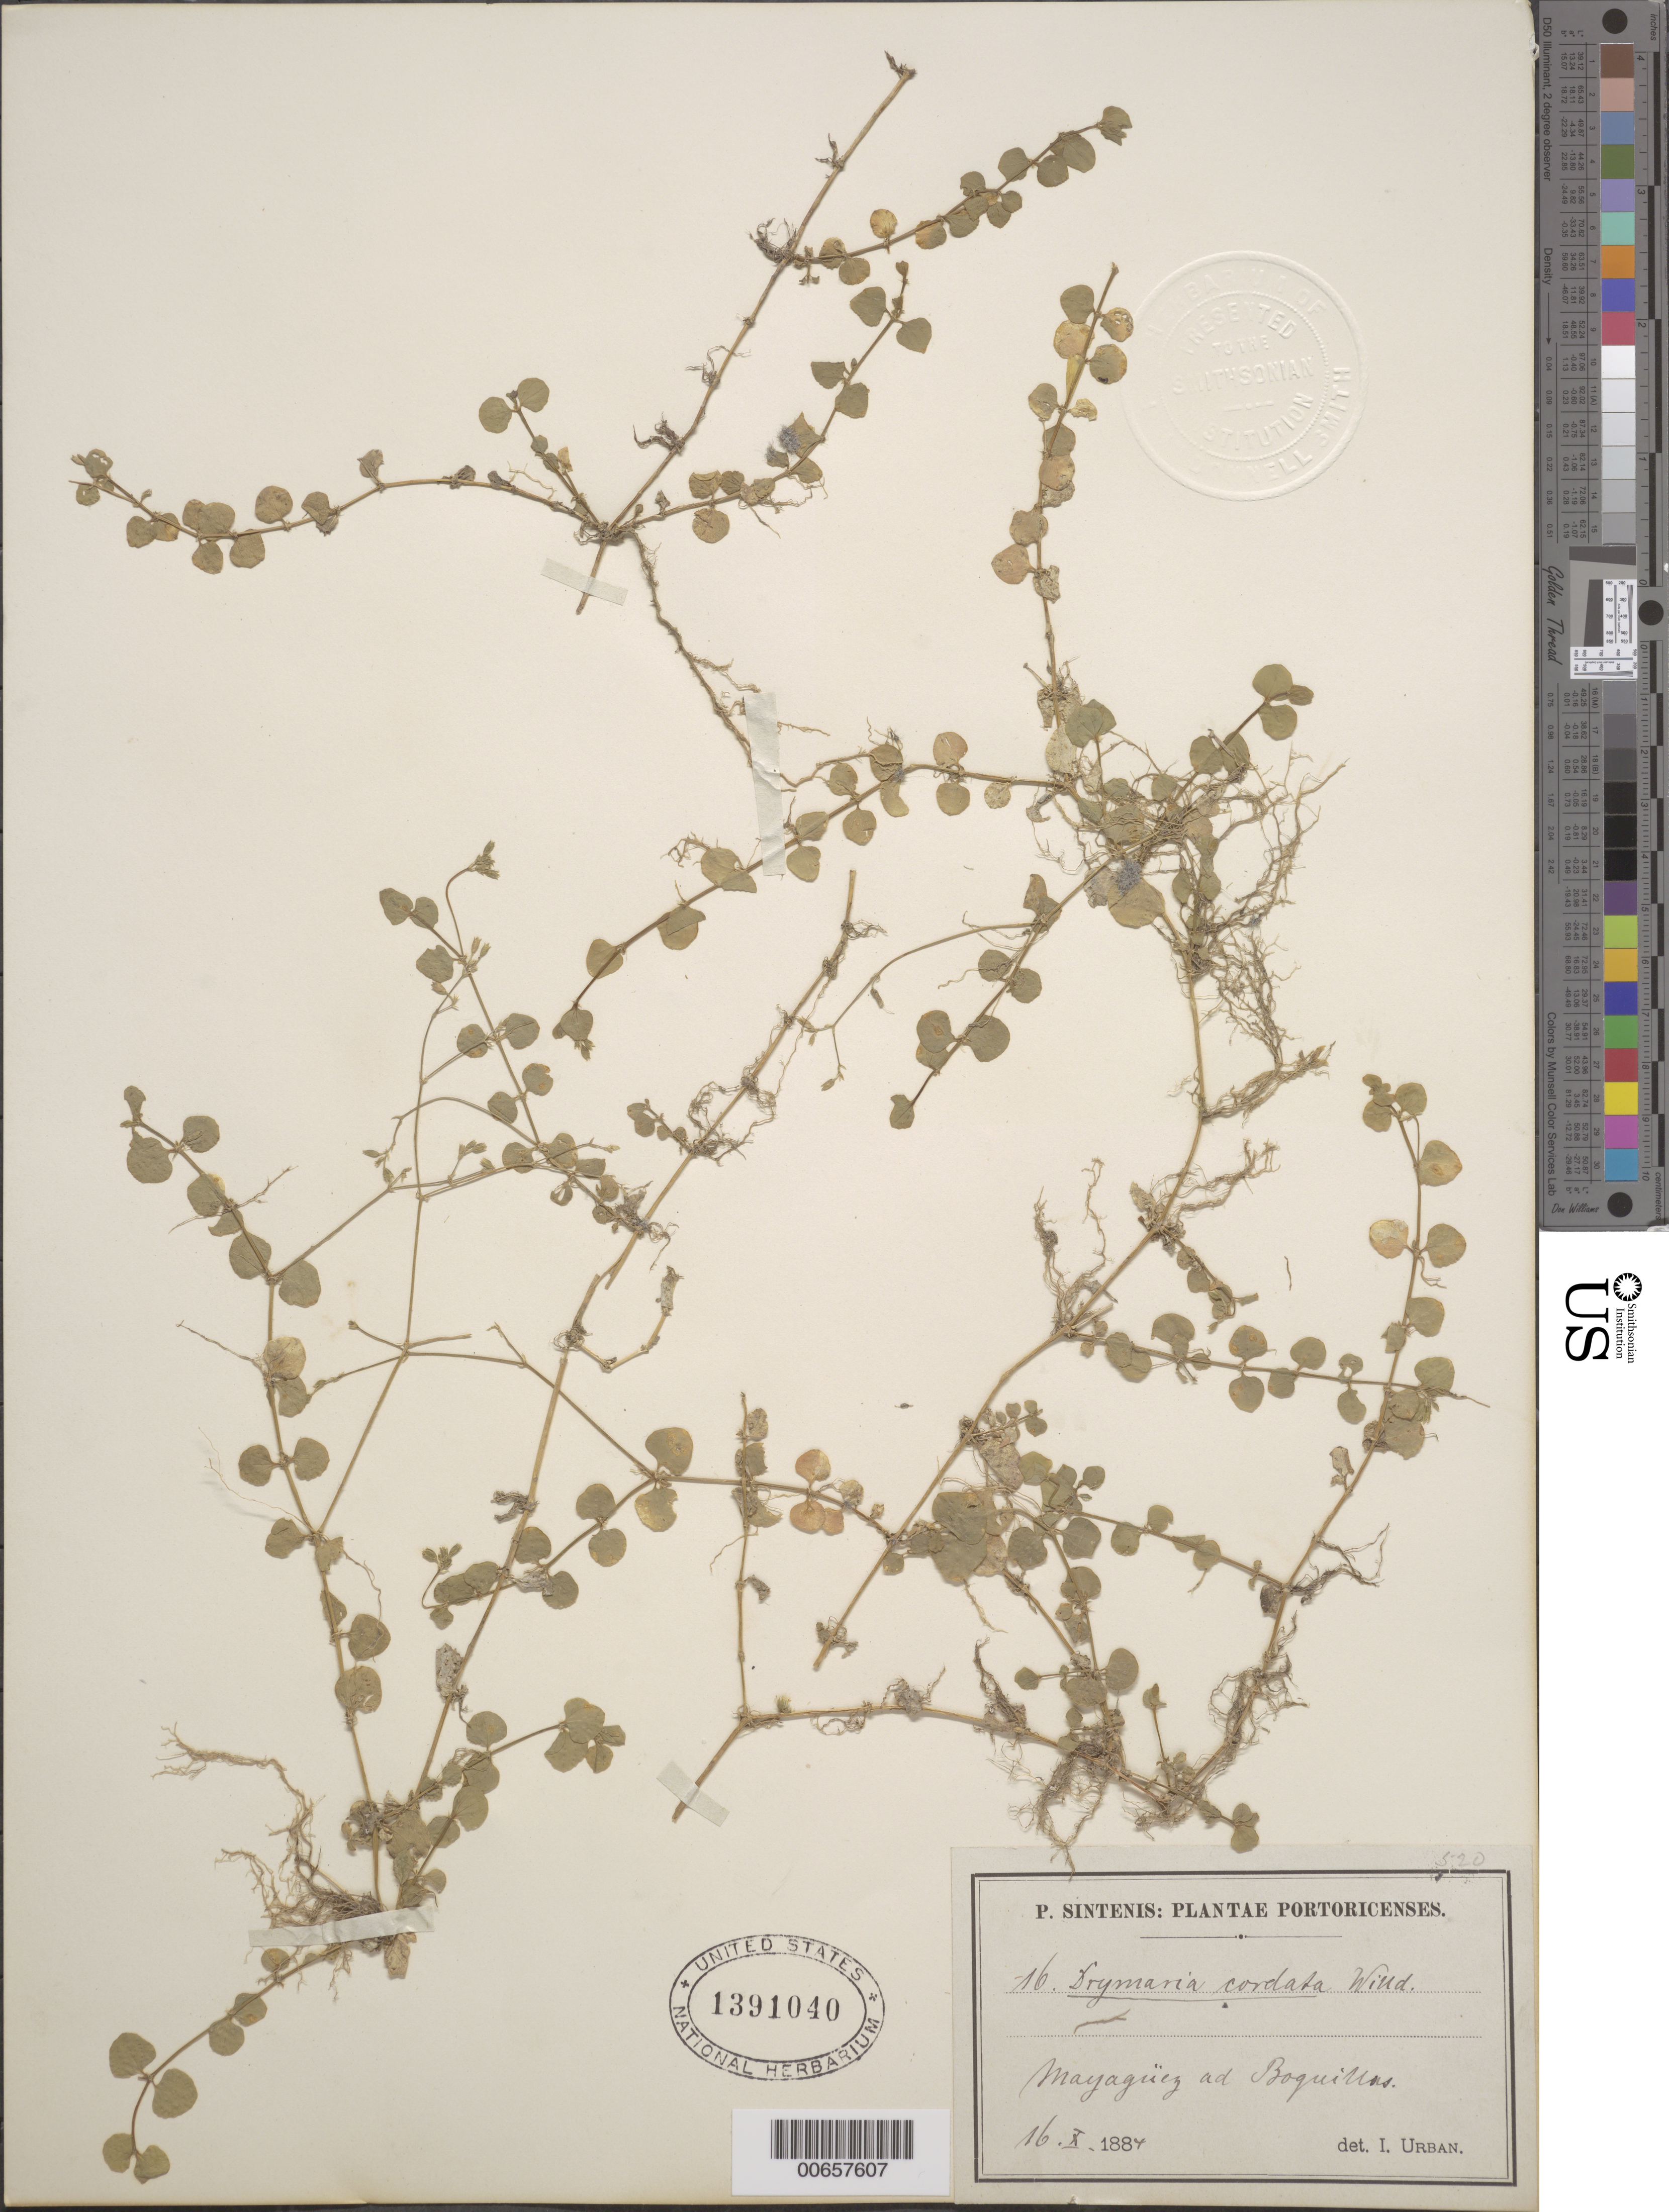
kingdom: Plantae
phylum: Tracheophyta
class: Magnoliopsida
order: Caryophyllales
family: Caryophyllaceae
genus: Drymaria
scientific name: Drymaria cordata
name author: (L.) Willd. ex Schult.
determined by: Urban, Ignatz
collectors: P. Sintenis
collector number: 16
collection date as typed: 13 Nov 1884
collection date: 1884-11-13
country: Puerto Rico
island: Greater Antilles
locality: Mayaguez ad Boquillas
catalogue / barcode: US 1391040